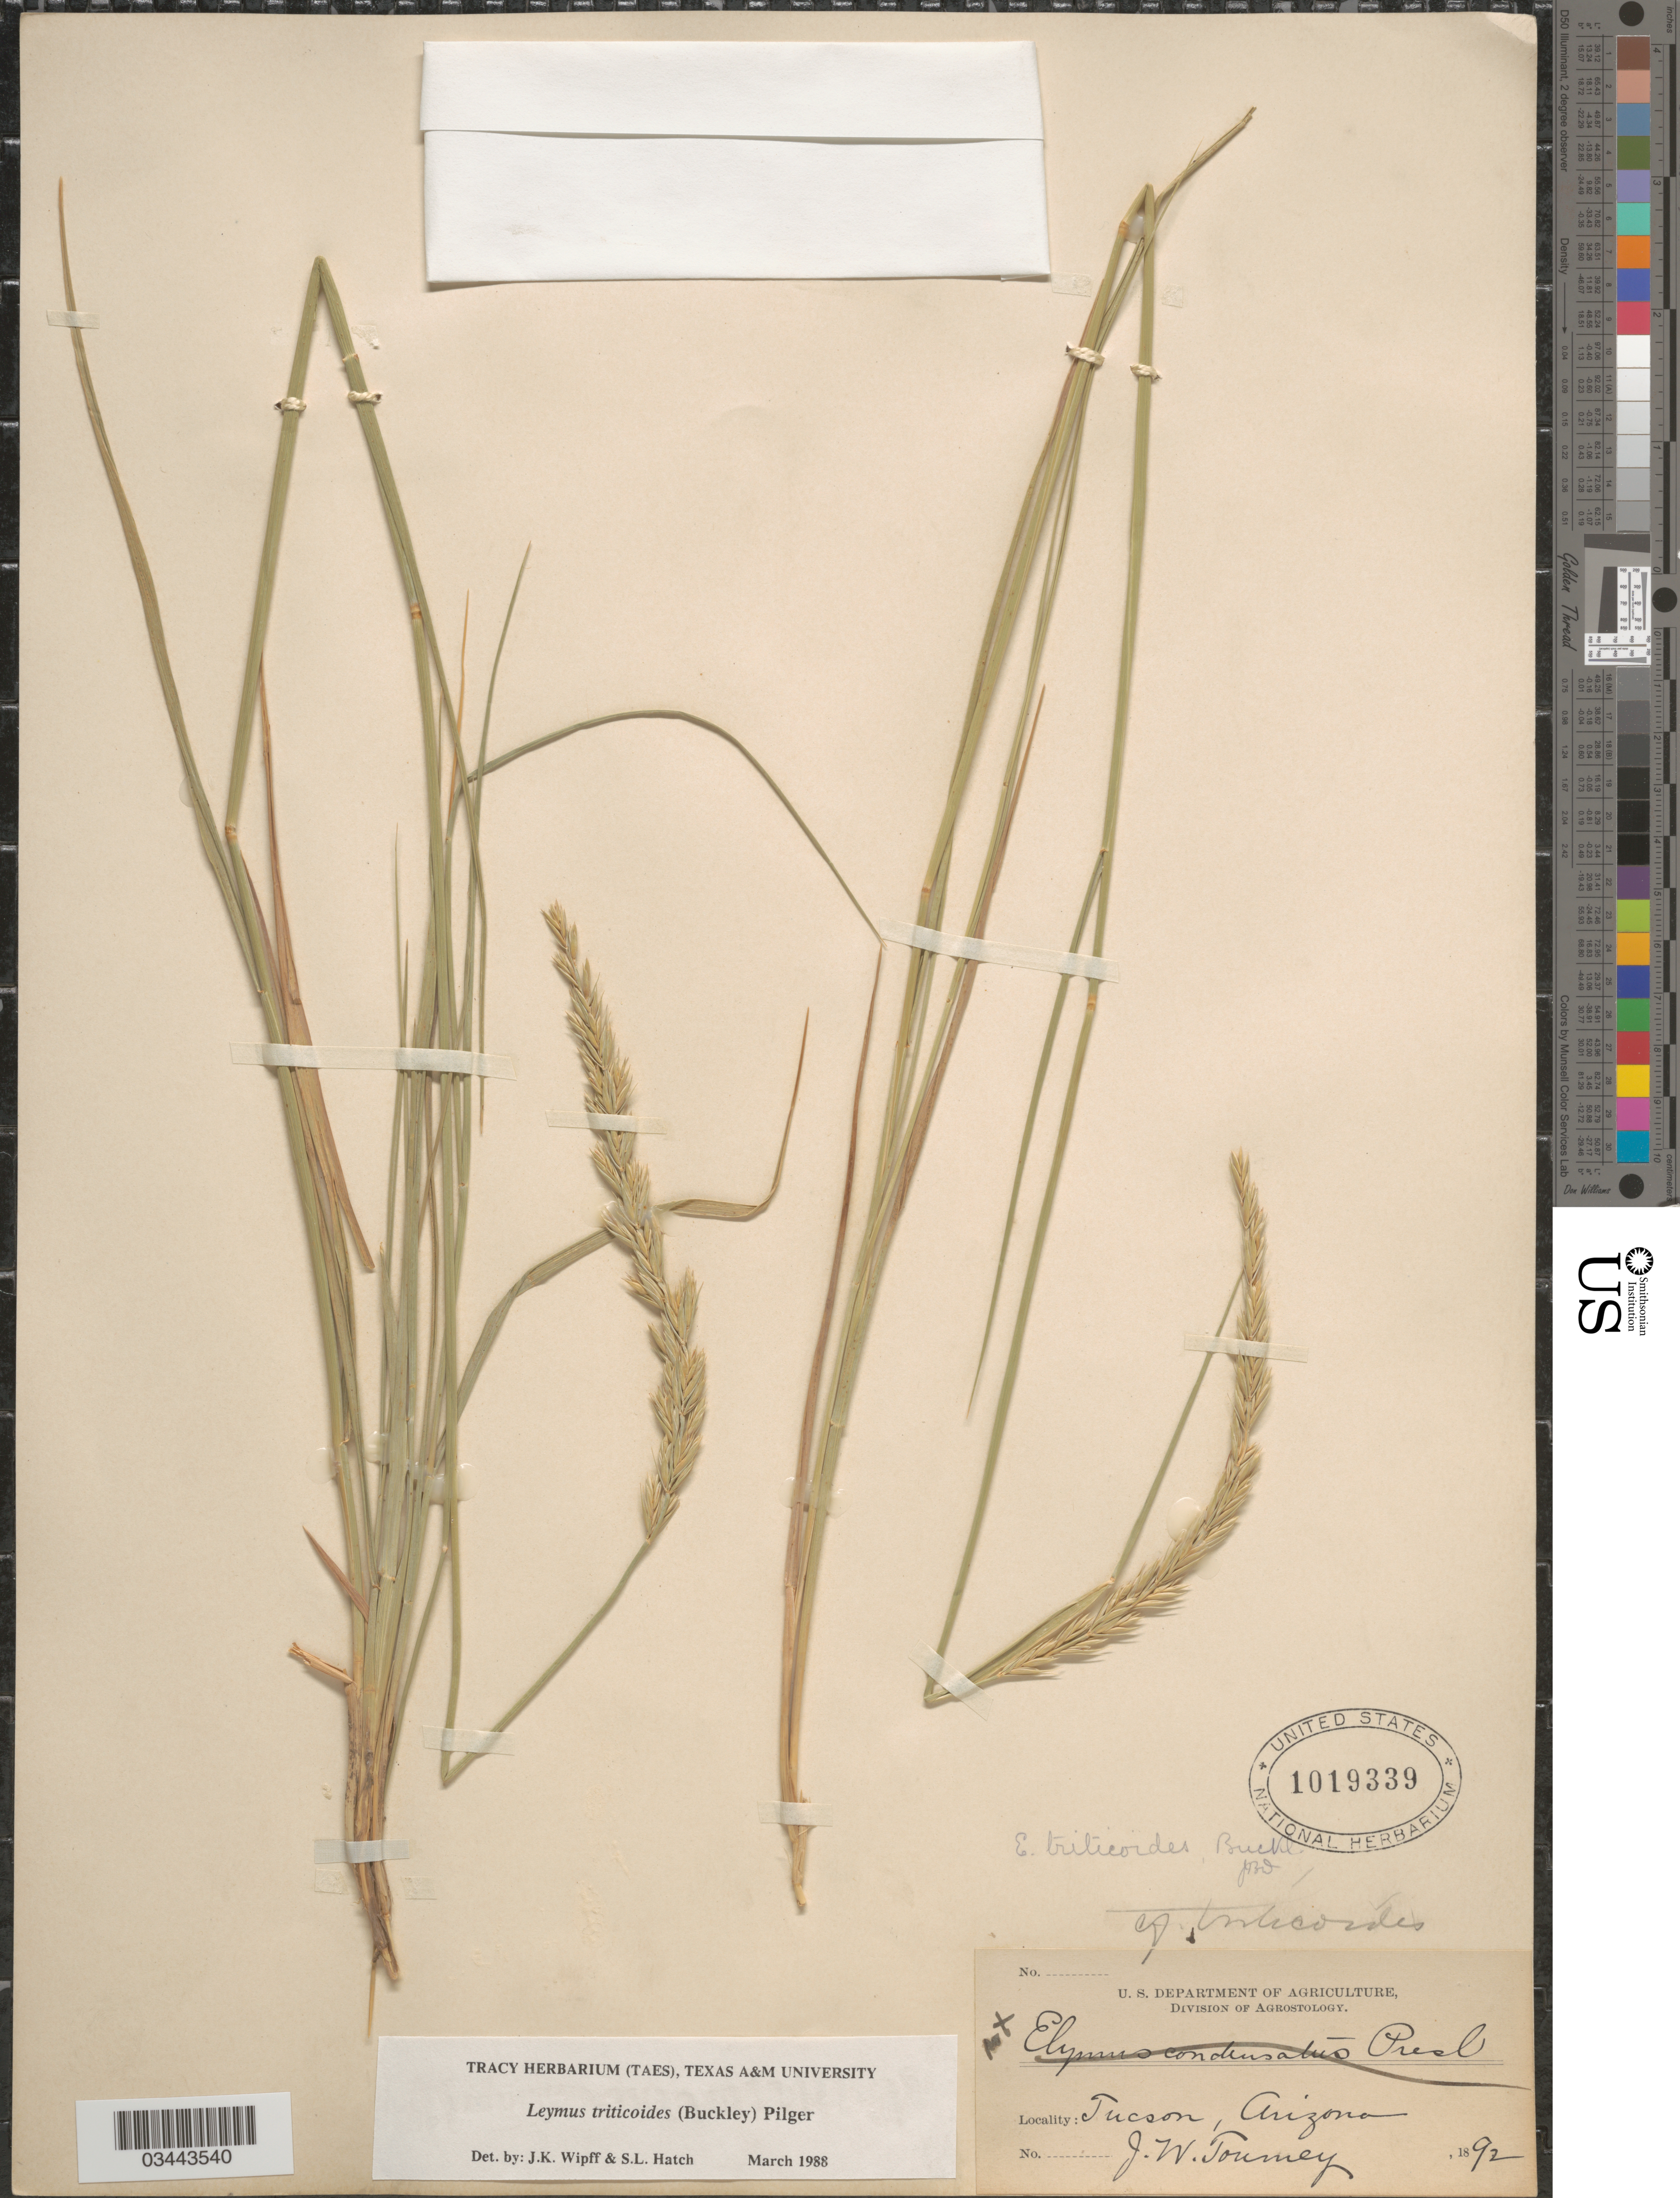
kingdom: Plantae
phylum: Tracheophyta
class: Liliopsida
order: Poales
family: Poaceae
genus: Leymus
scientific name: Leymus triticoides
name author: (Buckley) Pilg.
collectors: J. W. Toumey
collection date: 1892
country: United States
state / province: Arizona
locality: Tucson.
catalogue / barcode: US 1019339